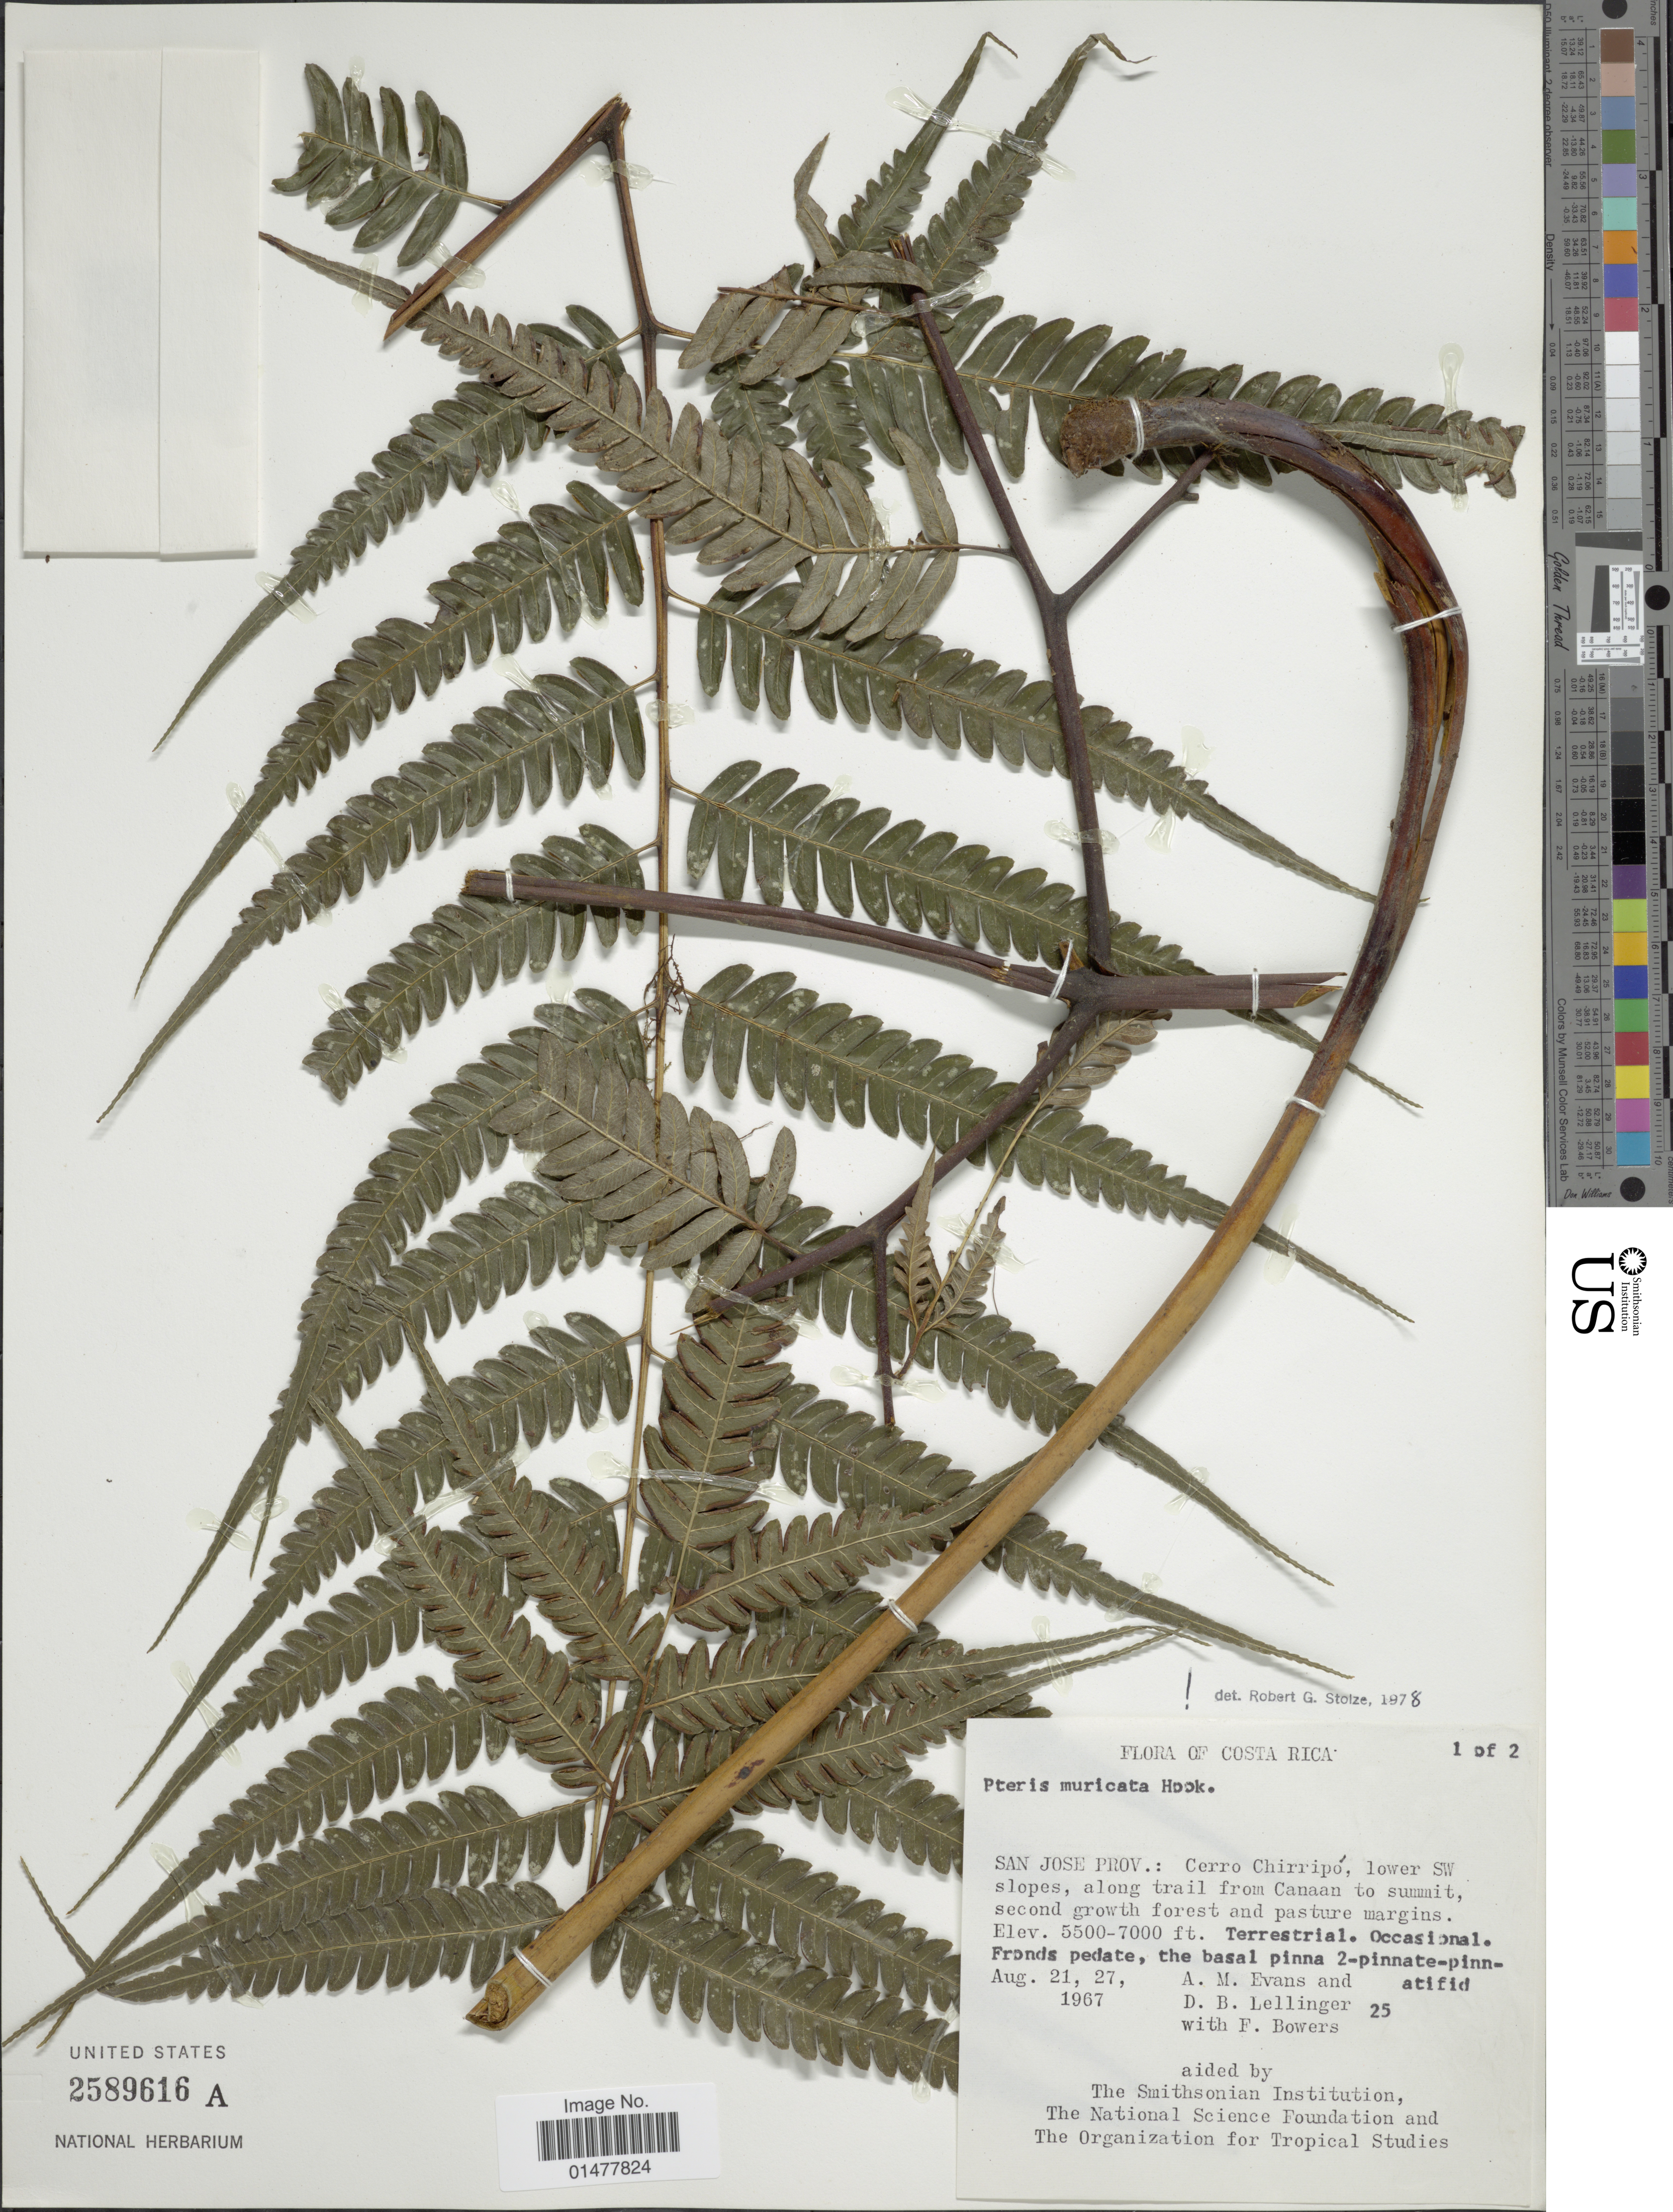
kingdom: Plantae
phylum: Tracheophyta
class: Polypodiopsida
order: Polypodiales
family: Pteridaceae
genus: Pteris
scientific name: Pteris muricata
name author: Rosenst.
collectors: A. M. Evans, D. B. Lellinger & F. Bowers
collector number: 25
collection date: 1967-08-21/1967-08-27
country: Costa Rica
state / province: San José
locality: Cerro Chirripó, lower SW slopes, along trail from Canaan to summit.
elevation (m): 1676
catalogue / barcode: US 2589616A